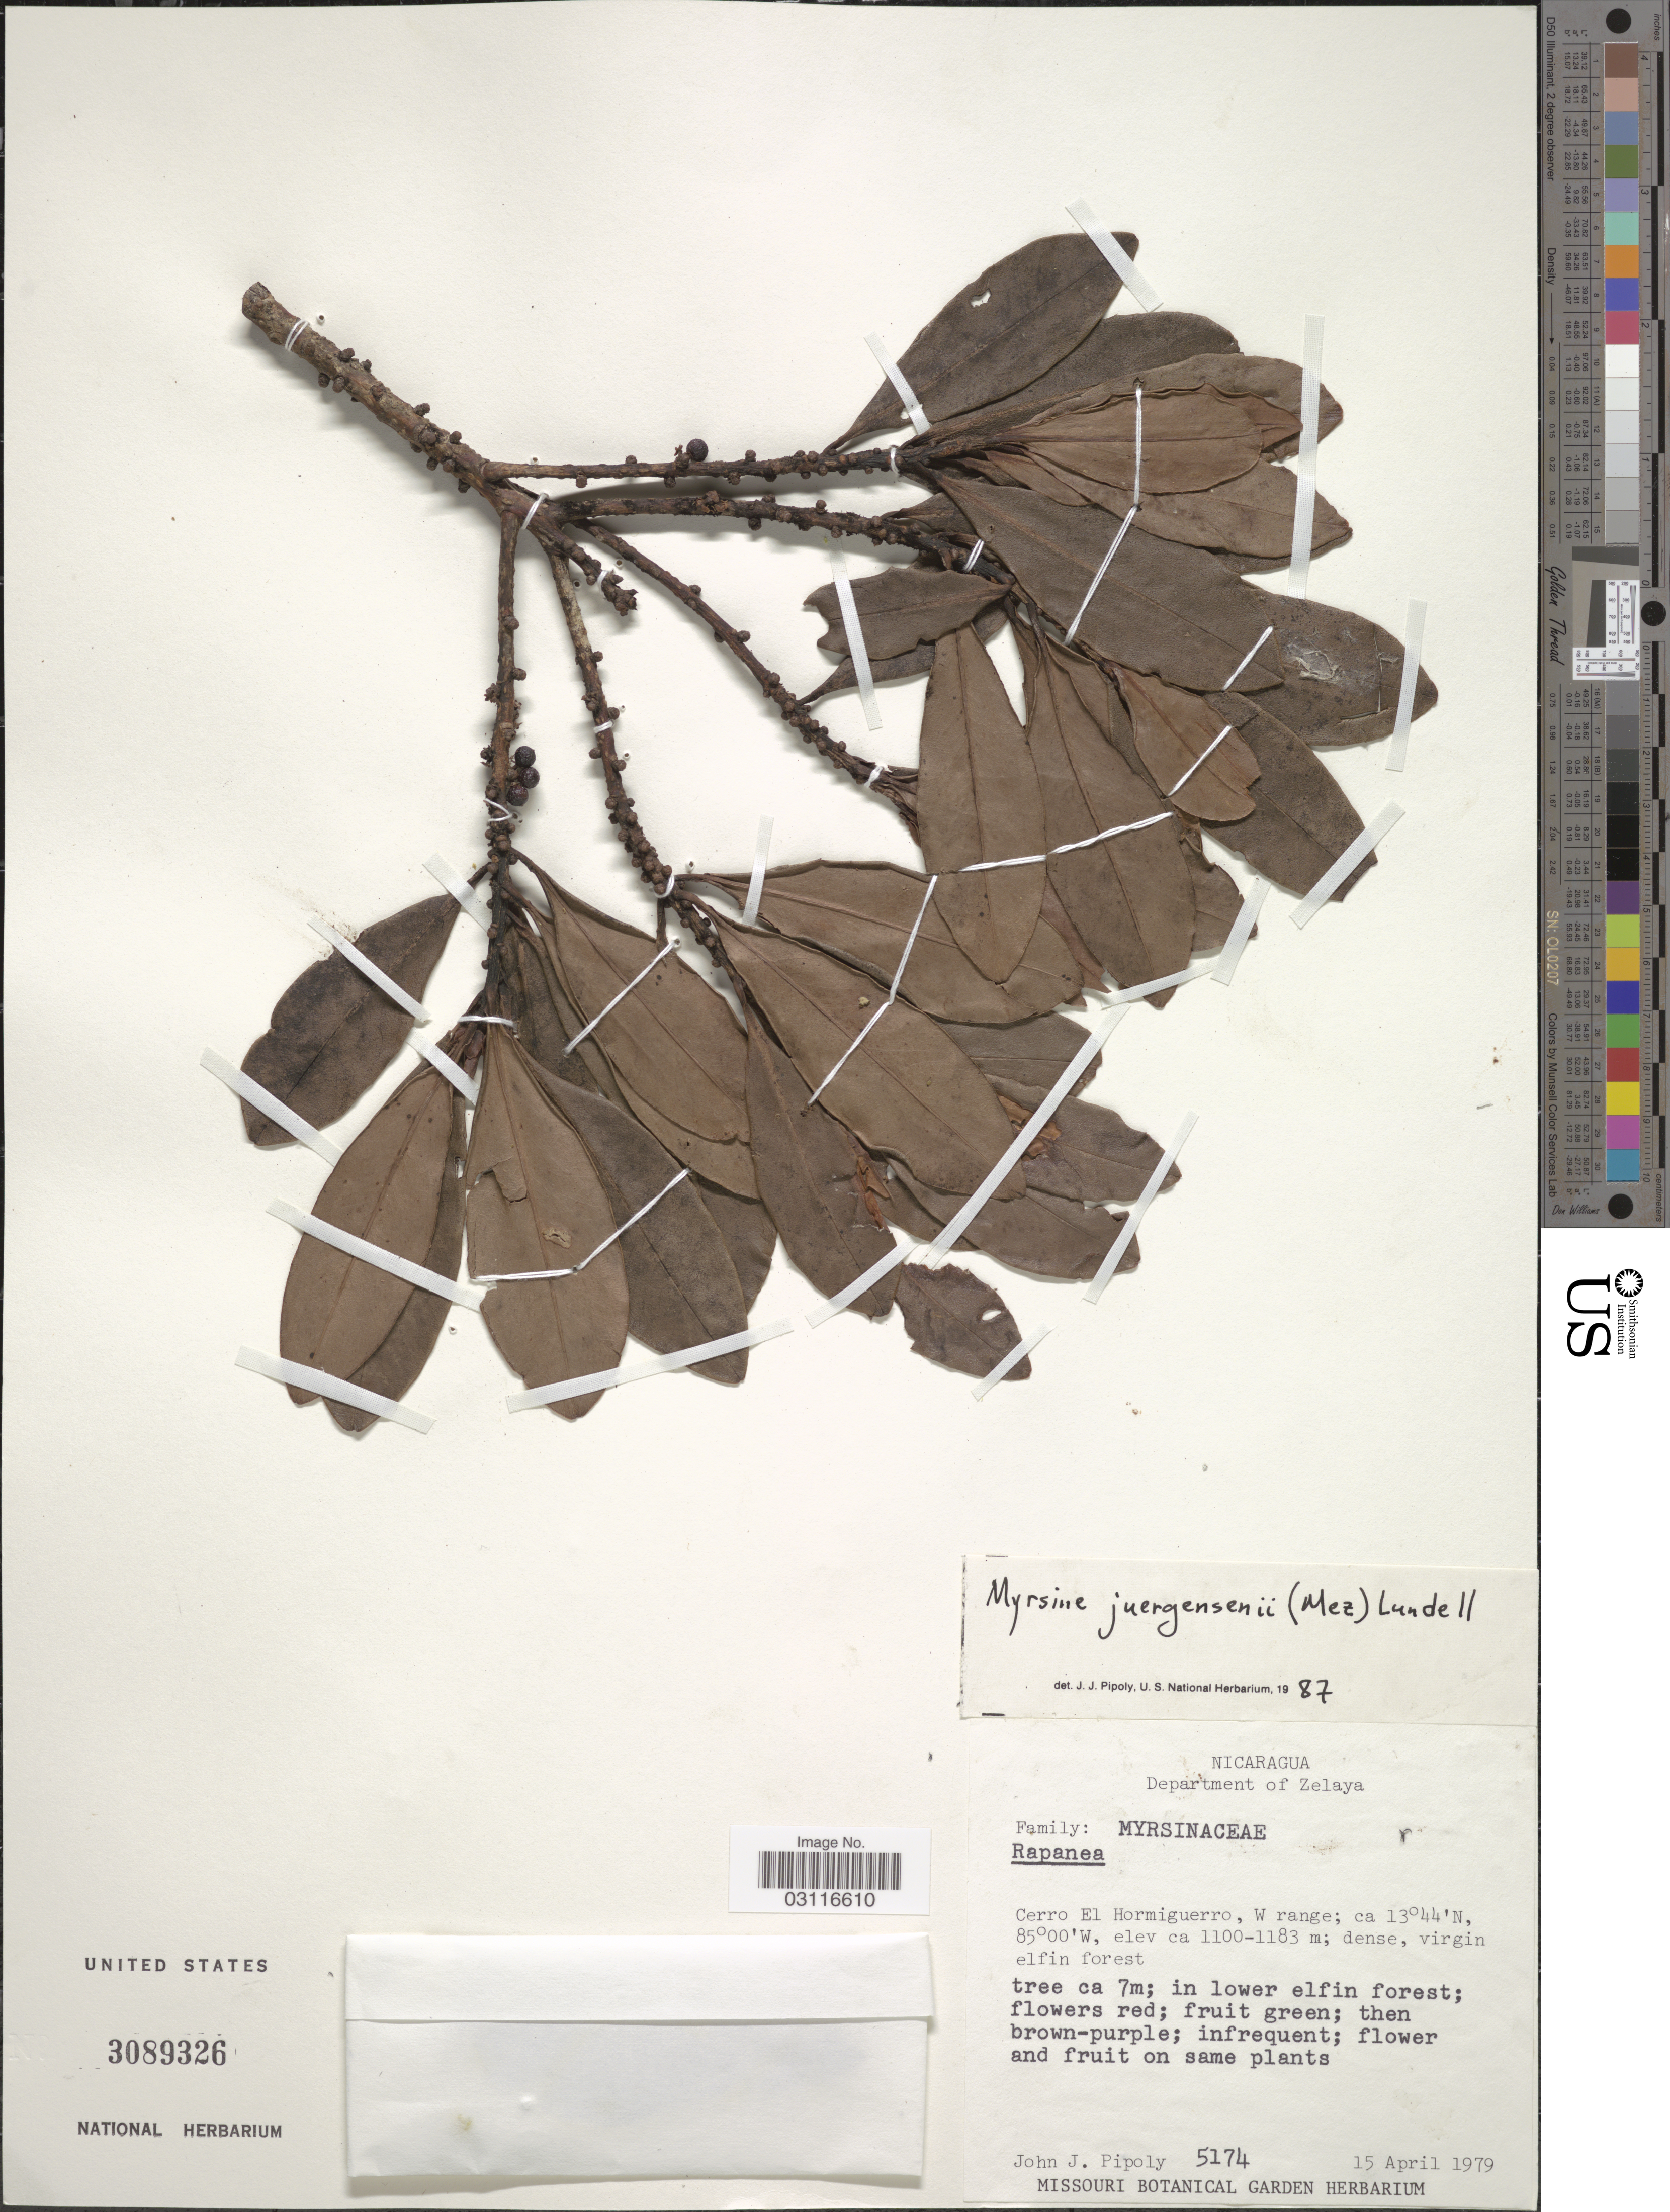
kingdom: Plantae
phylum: Tracheophyta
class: Magnoliopsida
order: Ericales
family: Primulaceae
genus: Myrsine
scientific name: Myrsine juergensenii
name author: (Mez) Lundell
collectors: J. J. Pipoly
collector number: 5174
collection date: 1979-04-15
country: Nicaragua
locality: Department of Zelaya. Cerro El Hormiguerro, W range.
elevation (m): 1100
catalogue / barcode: US 3089326